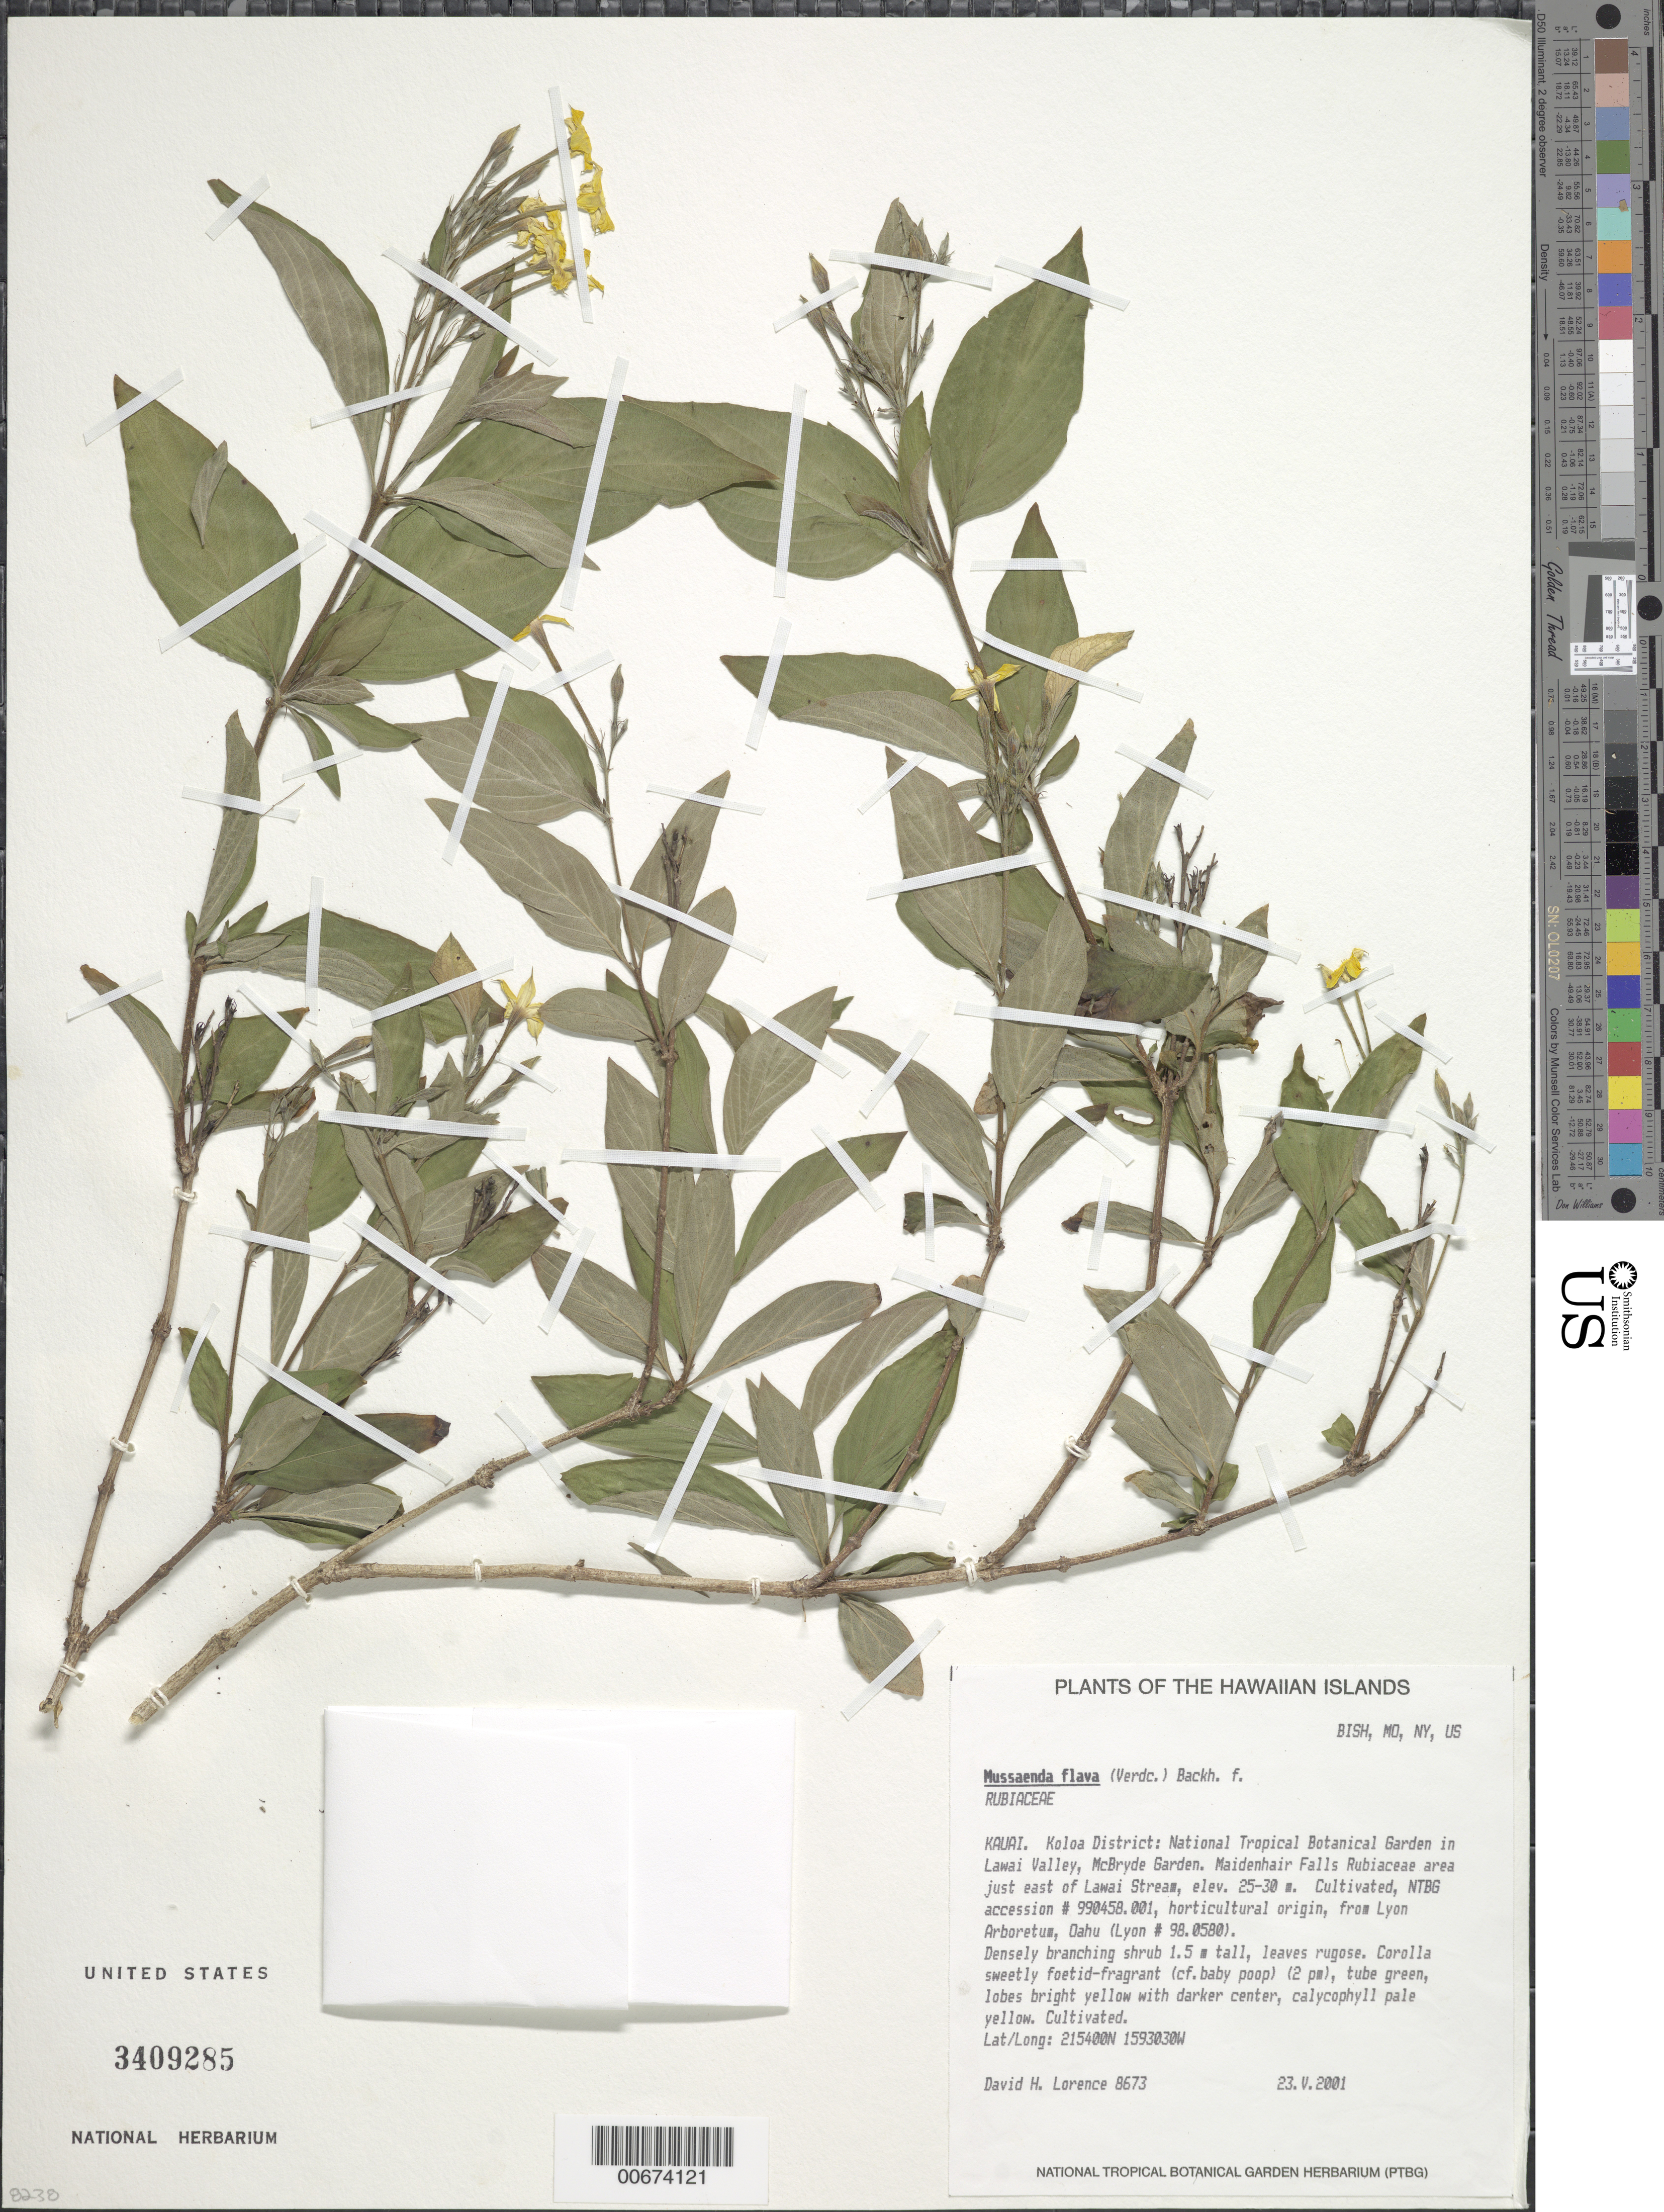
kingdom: Plantae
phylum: Tracheophyta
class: Magnoliopsida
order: Gentianales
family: Rubiaceae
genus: Mussaenda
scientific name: Mussaenda flava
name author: (Verdc.) Bakh. f.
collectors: D. Lorence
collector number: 8673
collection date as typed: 23 May 2001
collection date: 2001-05-23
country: United States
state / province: Hawaii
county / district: Kauai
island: Kaua'i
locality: National Tropical Botanical Garden in Lawai Valley, McBryde Garden. Maidenhair Falls Rubiaceae area just east of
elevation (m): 25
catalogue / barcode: US 3409285